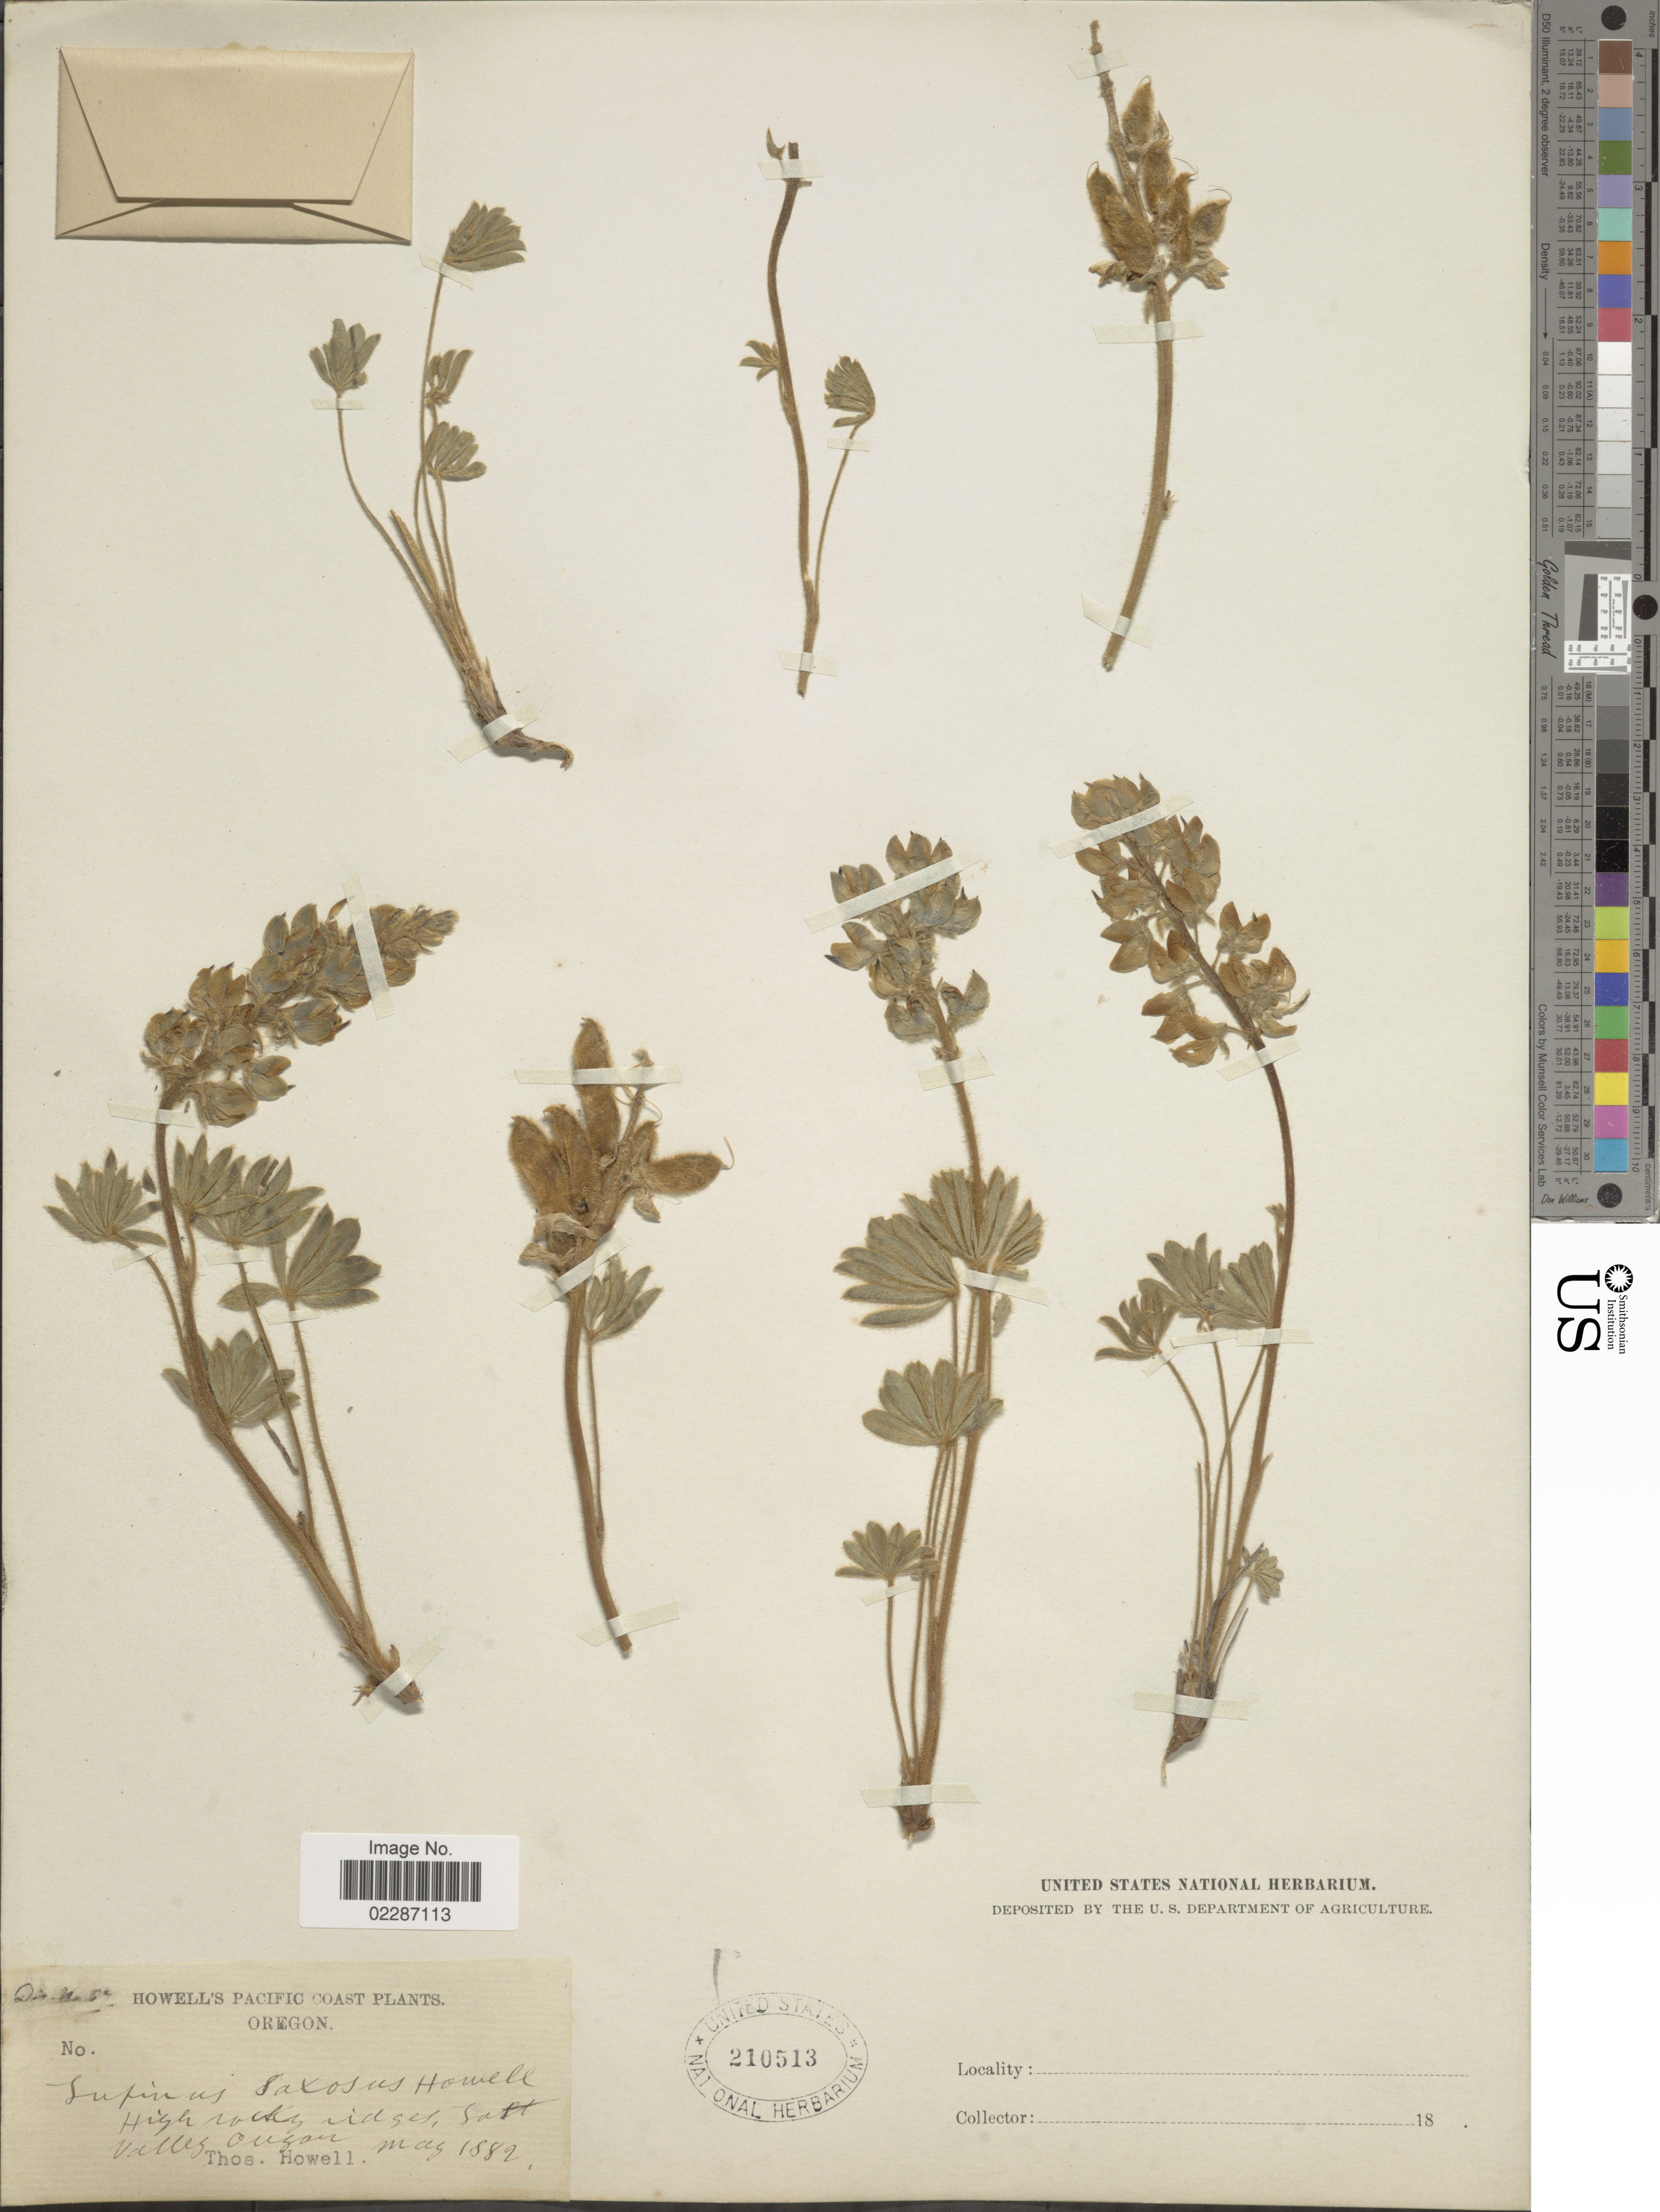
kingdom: Plantae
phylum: Tracheophyta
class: Magnoliopsida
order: Fabales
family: Fabaceae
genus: Lupinus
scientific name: Lupinus saxosus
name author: Howell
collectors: T. Howell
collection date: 1882-05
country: United States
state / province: Oregon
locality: Salt Valley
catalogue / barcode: US 210513